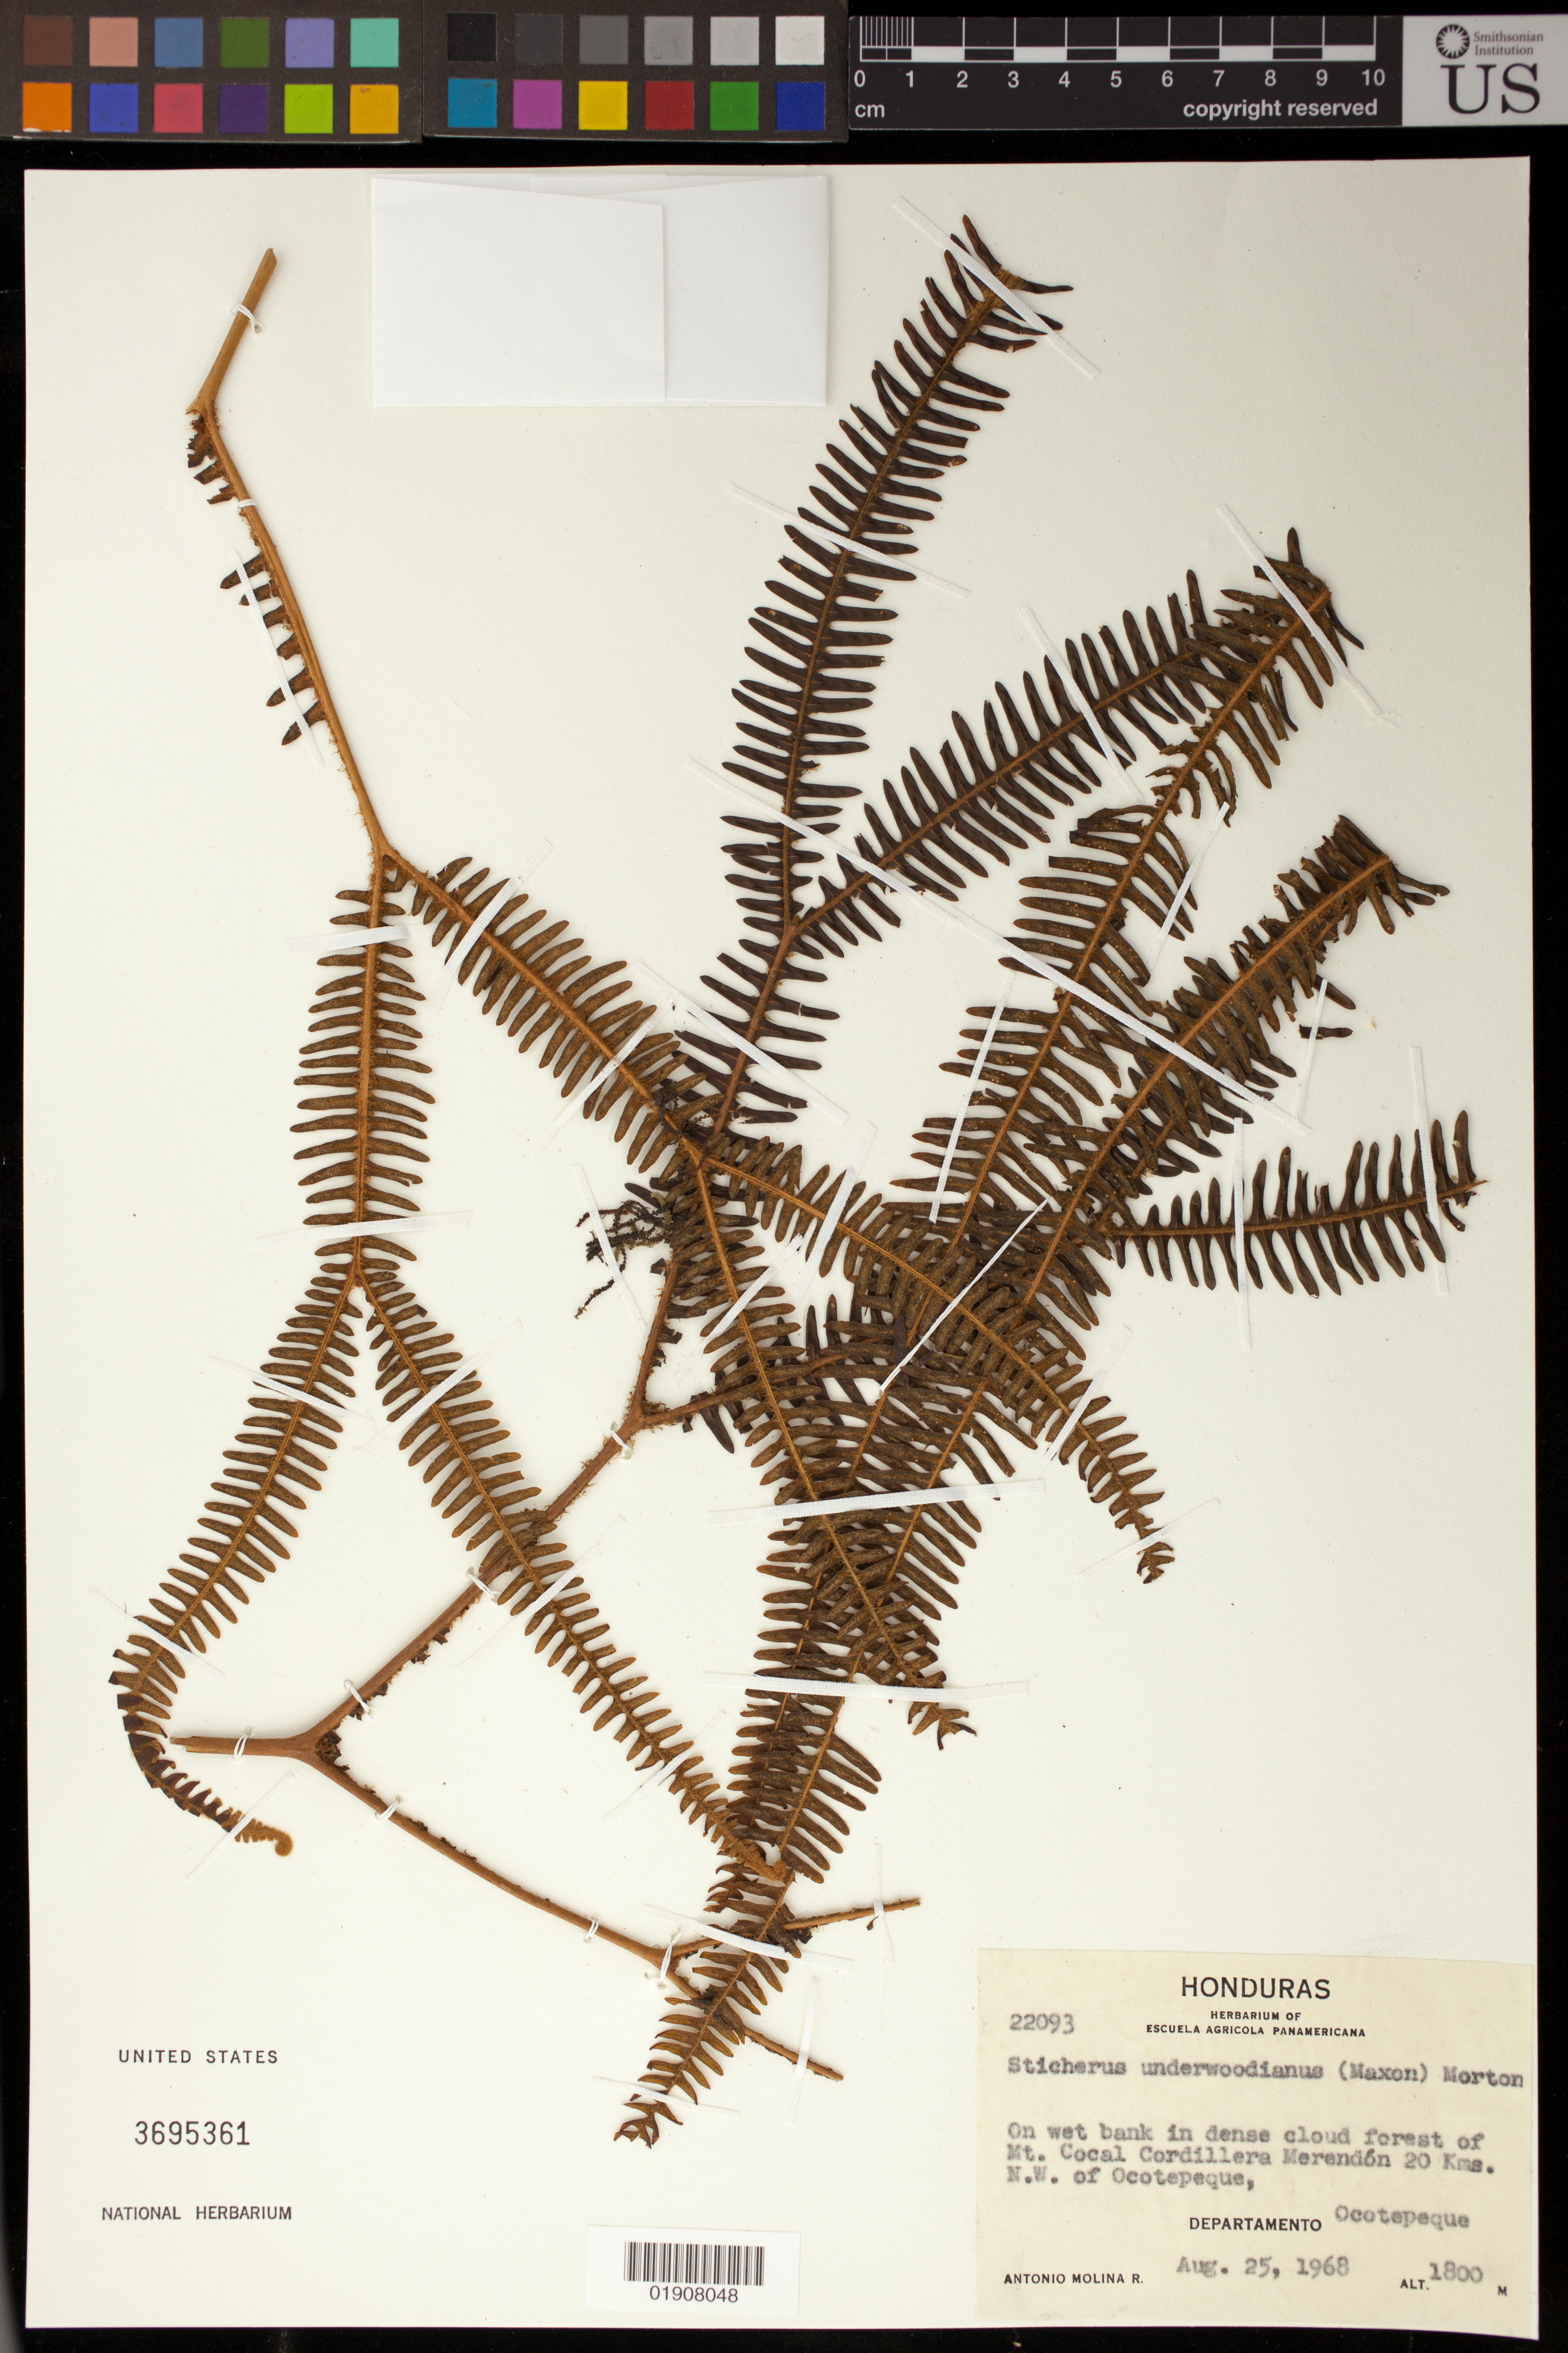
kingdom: Plantae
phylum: Tracheophyta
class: Polypodiopsida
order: Gleicheniales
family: Gleicheniaceae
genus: Sticherus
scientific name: Sticherus underwoodianus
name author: (Maxon) Nakai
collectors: A. Molina R.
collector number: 22093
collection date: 1968-08-25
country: Honduras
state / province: Ocotepeque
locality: Mt. Cocal of Cordillera Merendon 20 kms. NW of Ocotepeque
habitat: On wet bank in dense cloud forest.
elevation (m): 1800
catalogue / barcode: US 3695361